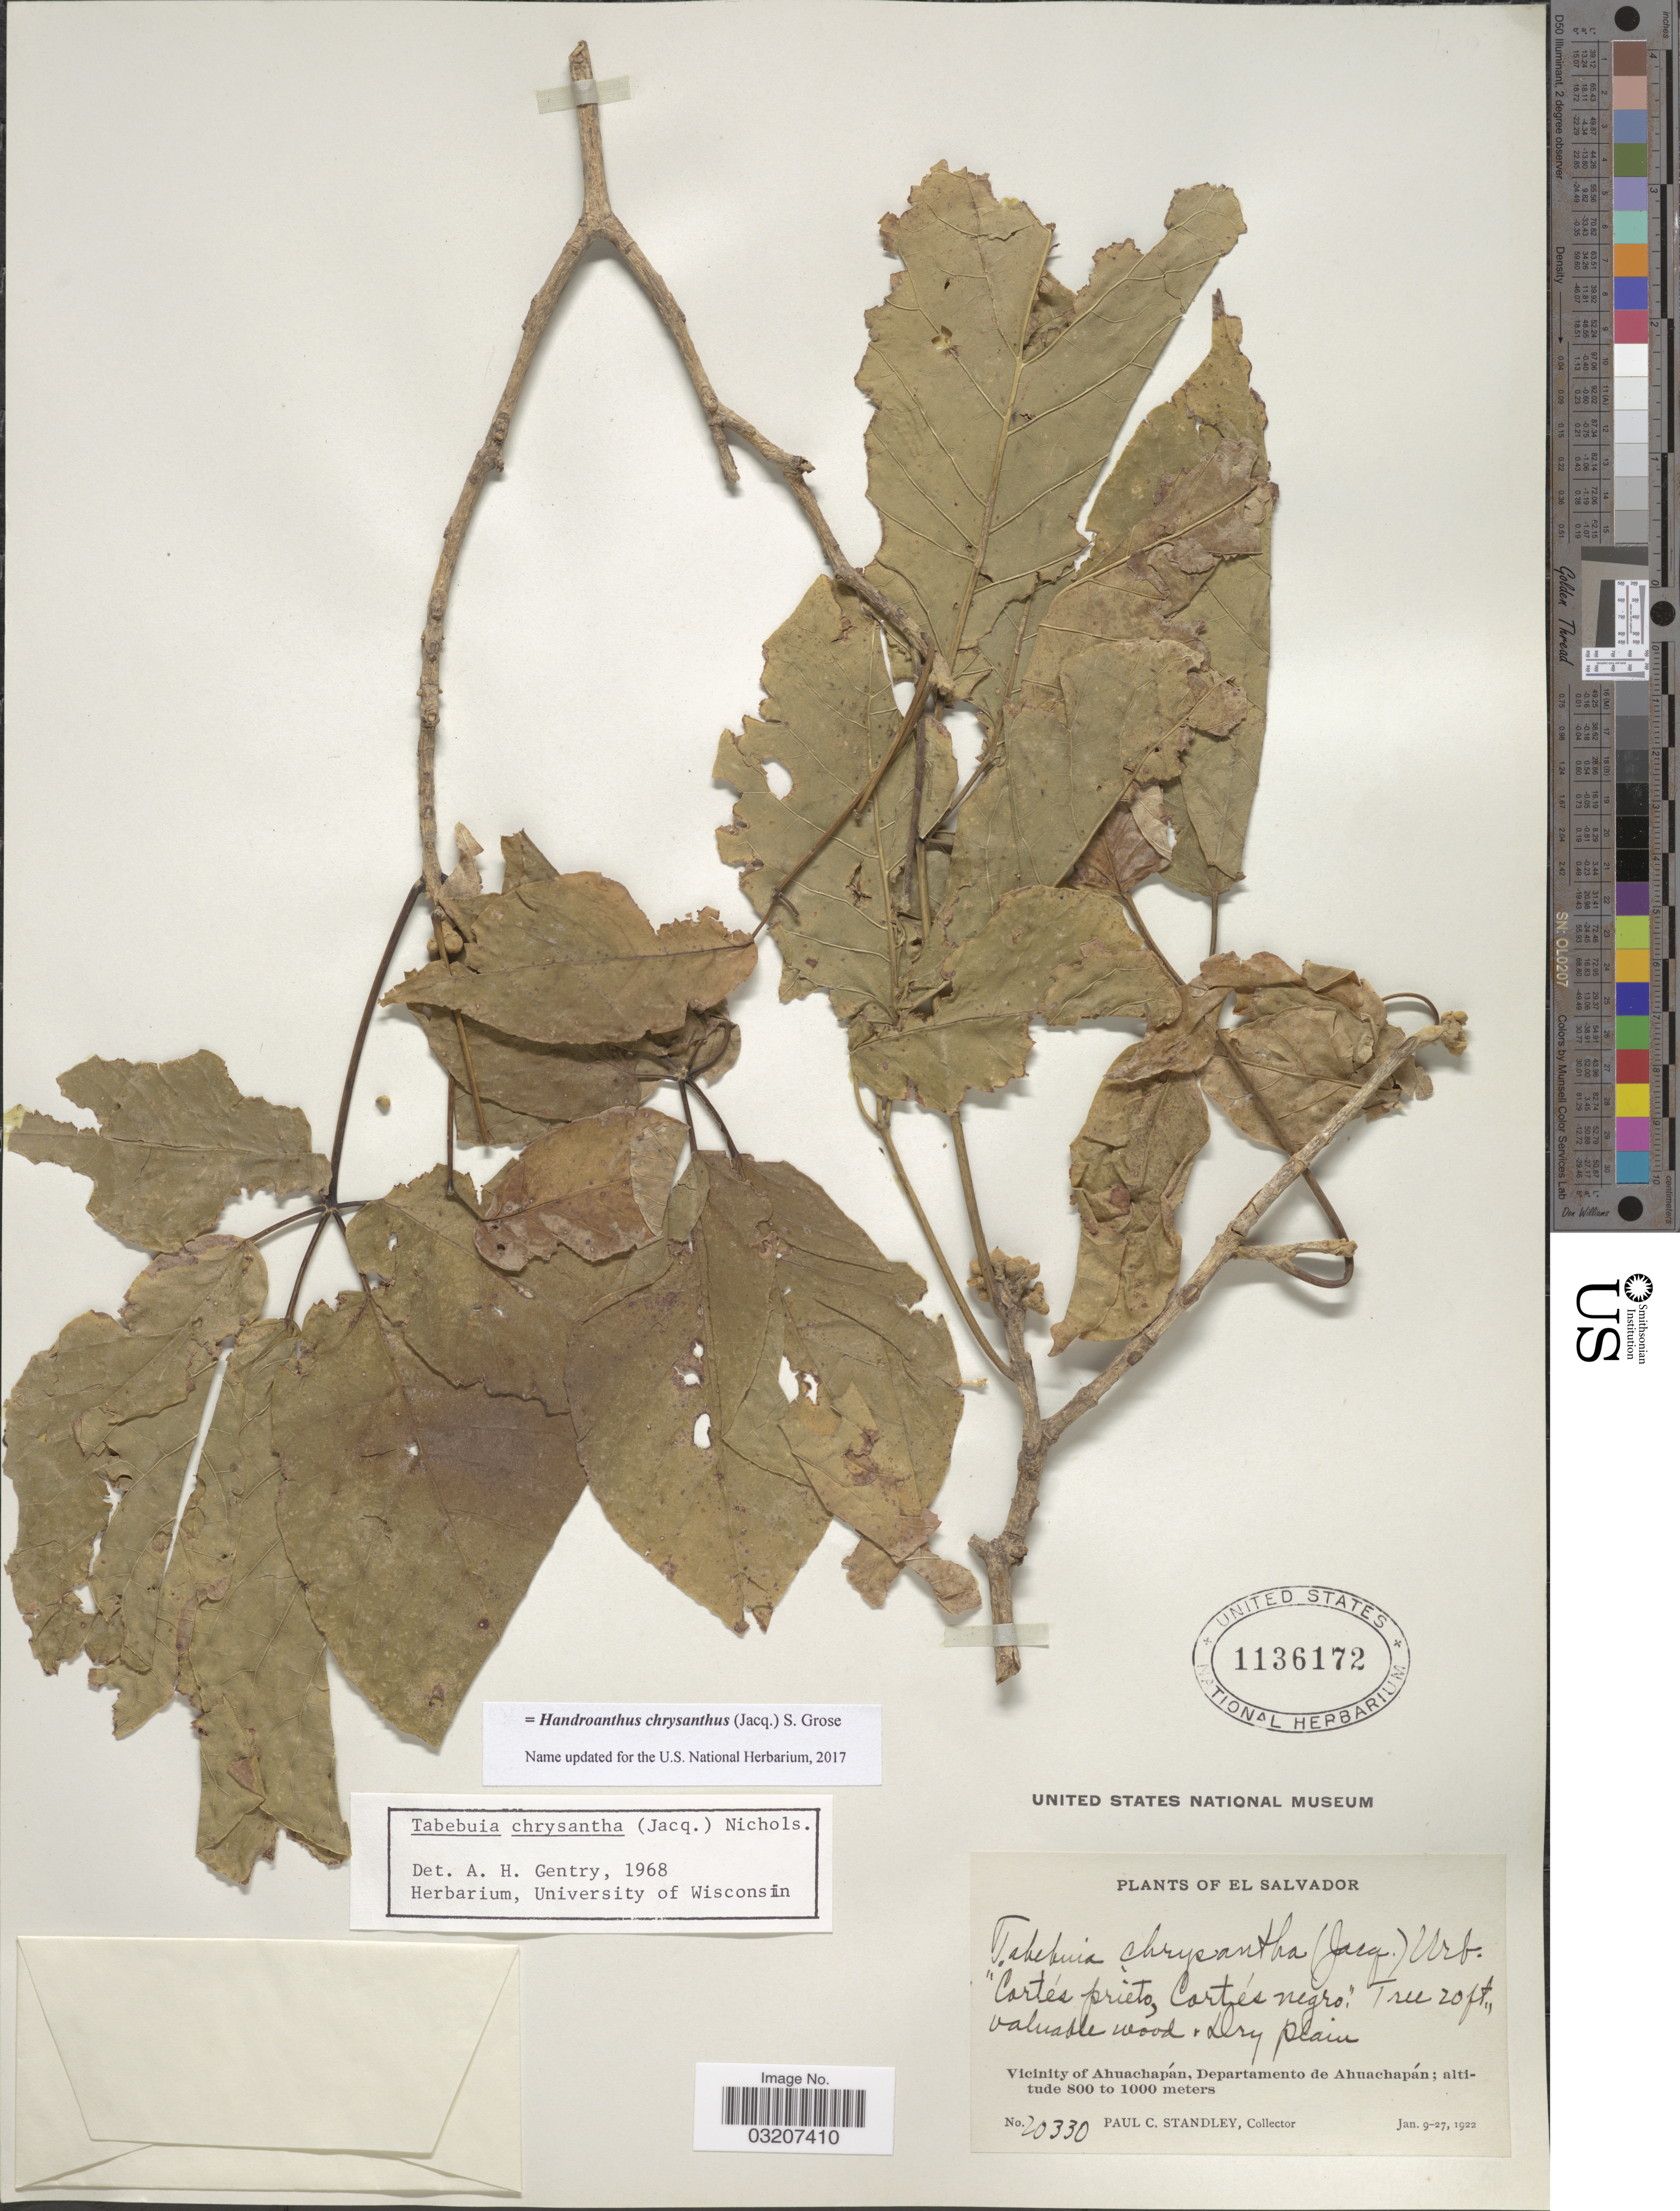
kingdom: Plantae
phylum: Tracheophyta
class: Magnoliopsida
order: Lamiales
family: Bignoniaceae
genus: Handroanthus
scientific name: Handroanthus chrysanthus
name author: (Jacq.) S.O. Grose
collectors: P. C. Standley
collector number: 20330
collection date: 1922-01-09/1922-01-27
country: El Salvador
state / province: Ahuachapan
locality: Cortés prieto, Cortés negro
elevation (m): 800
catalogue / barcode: US 1136172